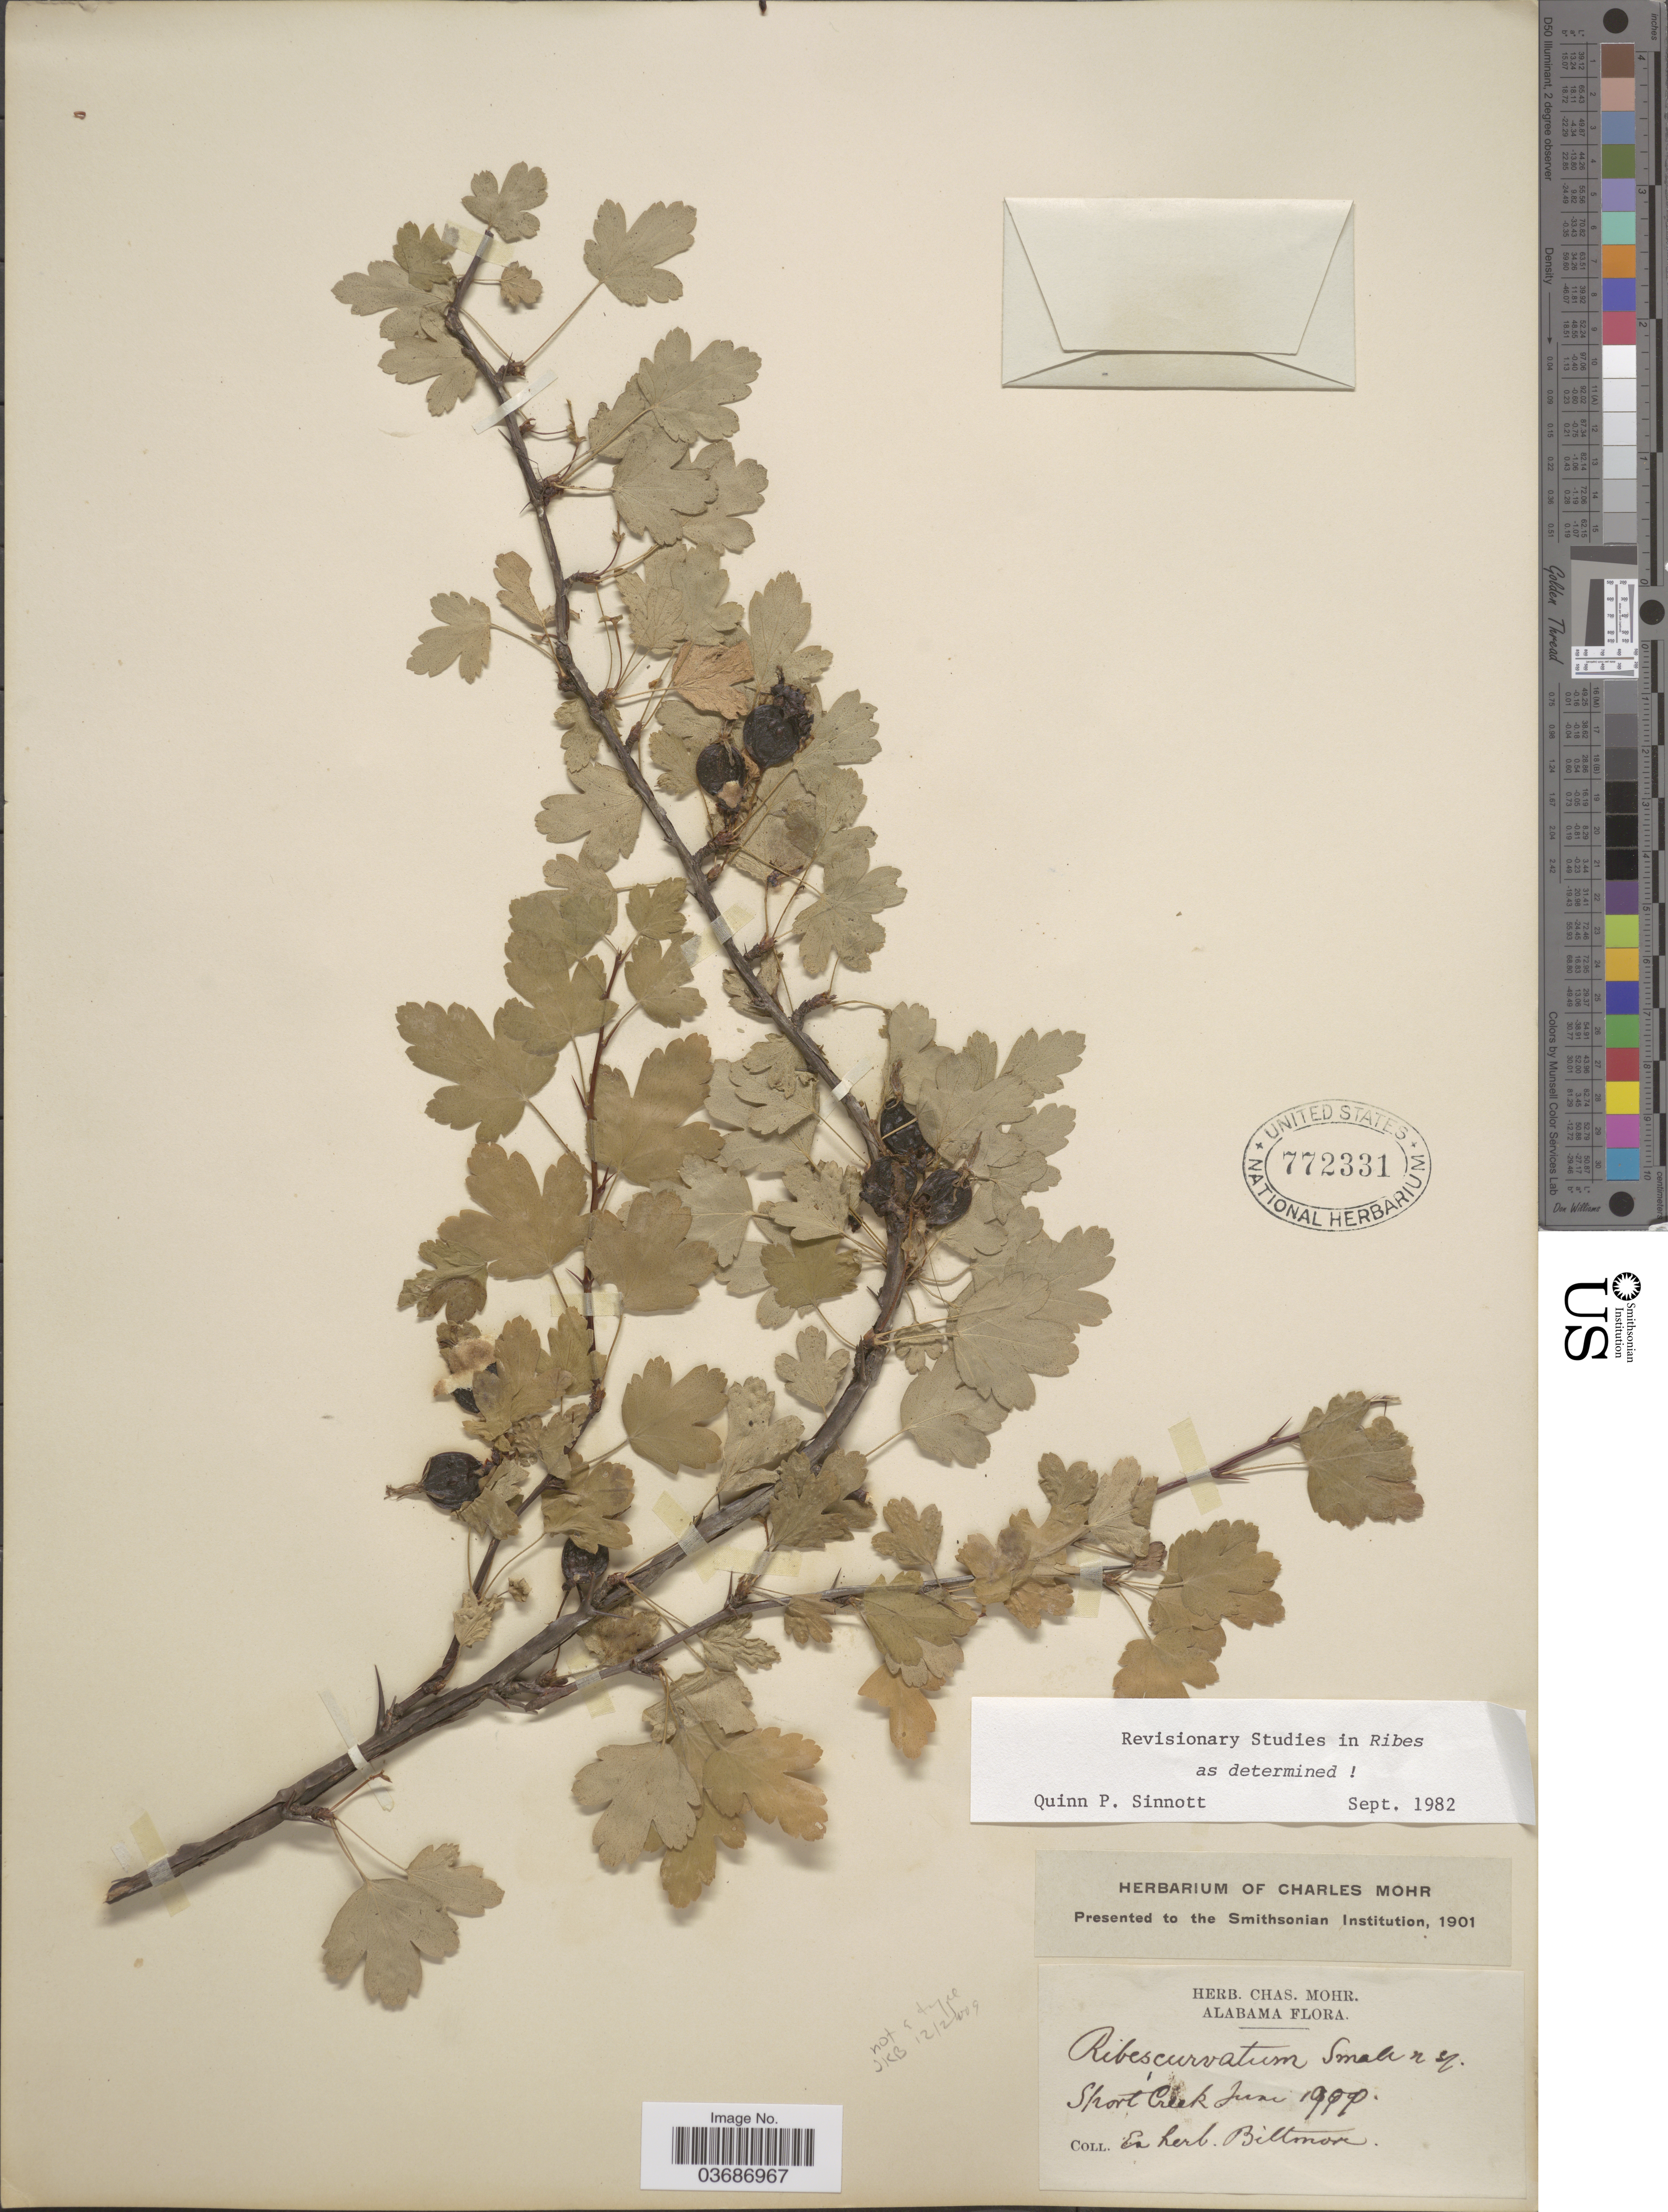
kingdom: Plantae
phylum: Tracheophyta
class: Magnoliopsida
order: Saxifragales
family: Grossulariaceae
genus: Ribes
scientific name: Ribes curvatum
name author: Small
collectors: ex herb. Biltmore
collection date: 1900-06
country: United States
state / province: Alabama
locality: Short Creek.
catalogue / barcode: US 772331